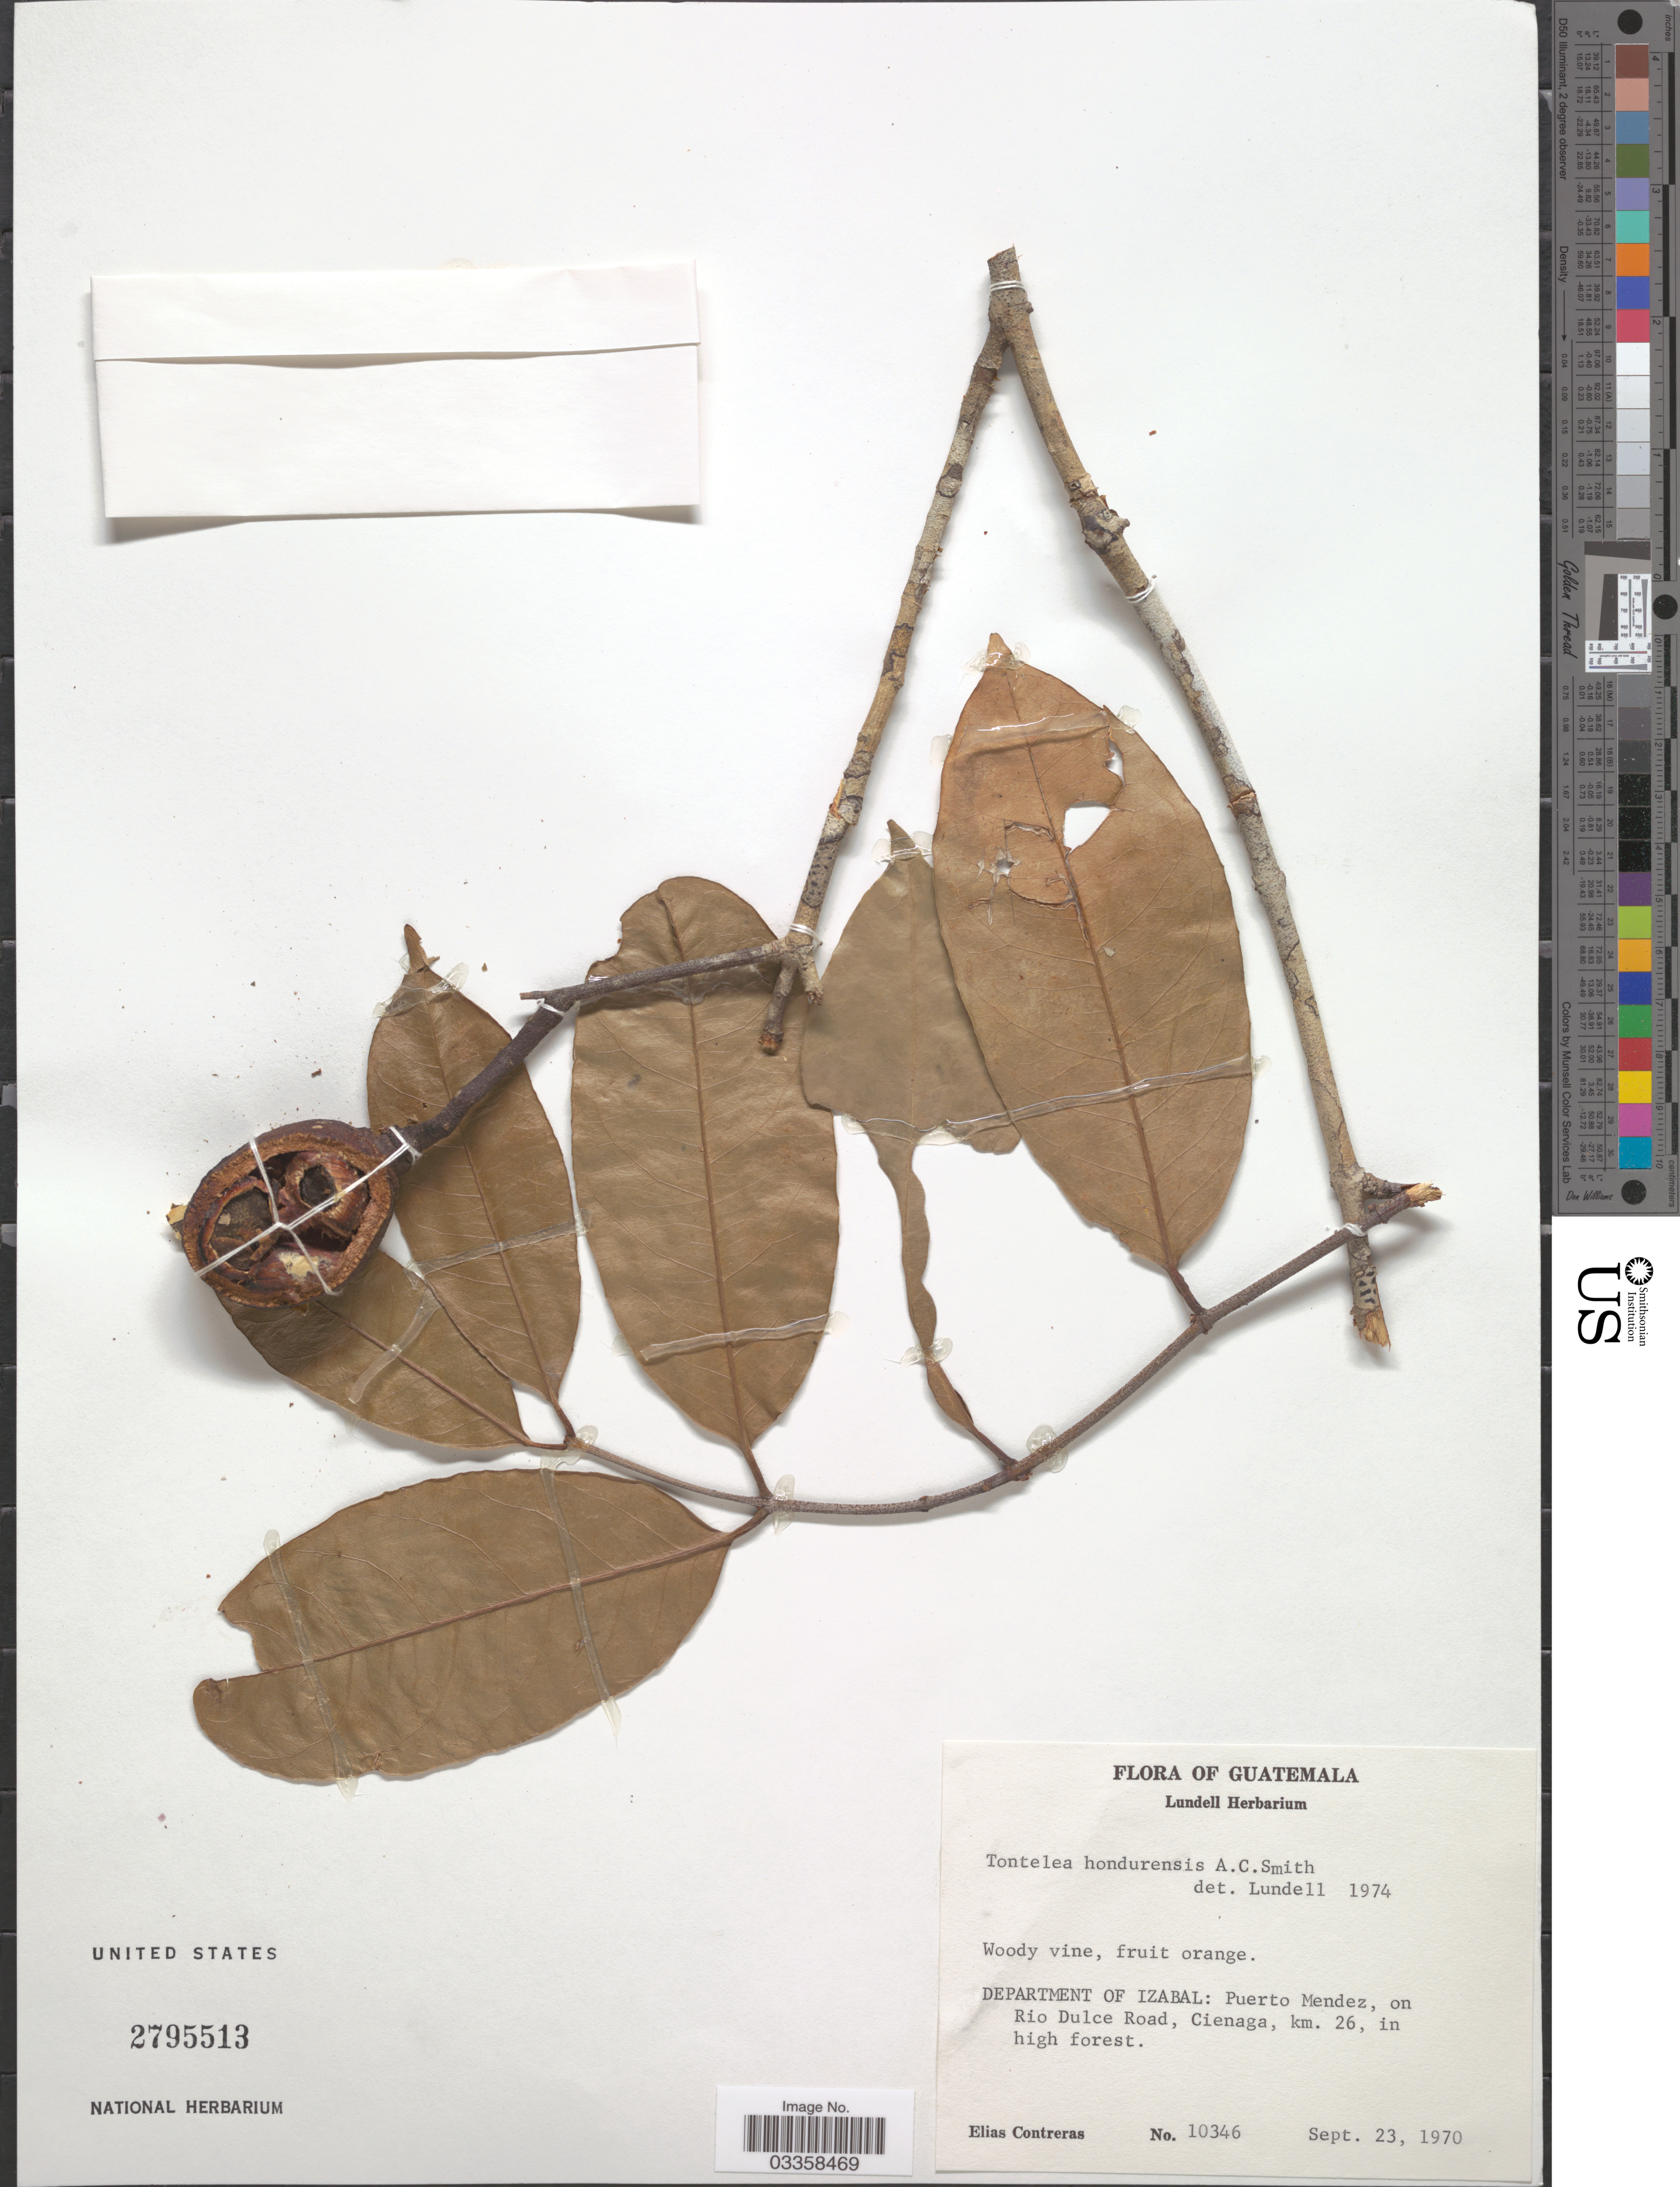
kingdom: Plantae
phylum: Tracheophyta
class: Magnoliopsida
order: Celastrales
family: Celastraceae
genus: Tontelea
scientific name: Tontelea hondurensis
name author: A.C. Sm.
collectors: E. Contreras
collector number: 10346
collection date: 1970-09-23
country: Guatemala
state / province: Izabal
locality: Department of Izabal: Puerto Mendez, on Rio Dulce Road, Cienaga, km. 26.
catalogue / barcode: US 2795513